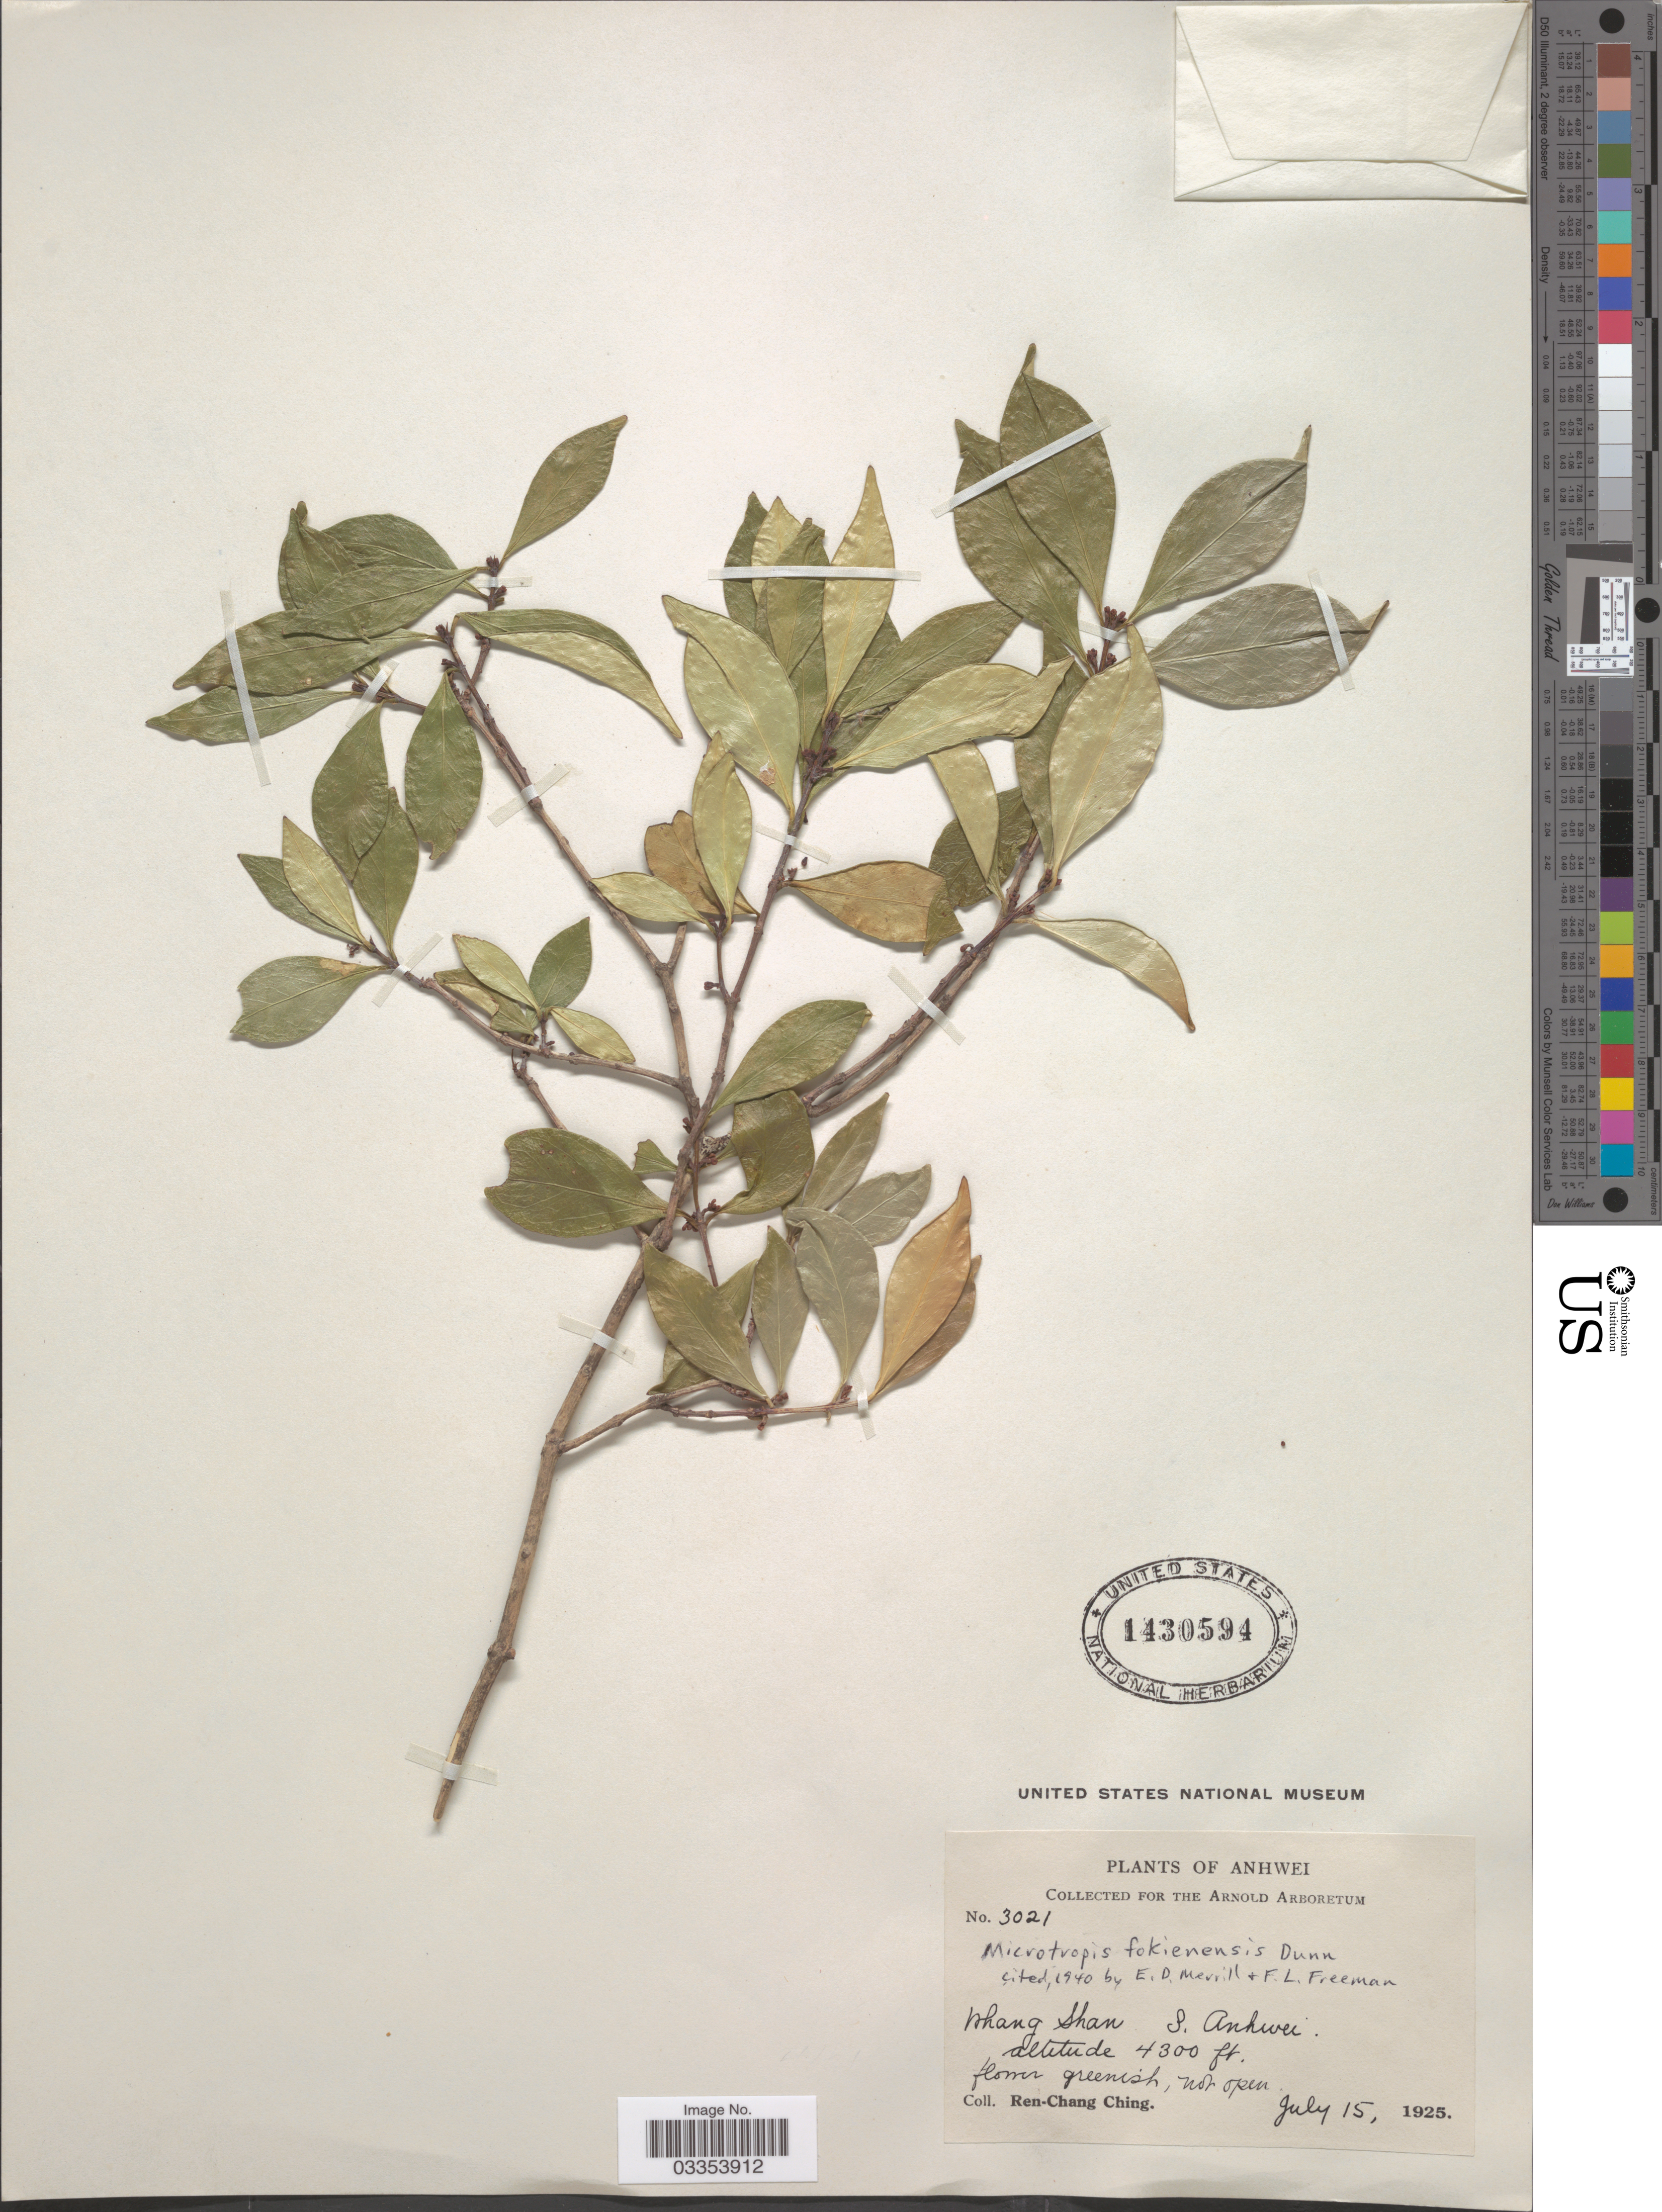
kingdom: Plantae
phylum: Tracheophyta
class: Magnoliopsida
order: Celastrales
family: Celastraceae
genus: Microtropis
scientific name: Microtropis fokienensis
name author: Dunn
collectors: R. C. Ching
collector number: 3021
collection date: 1925-07-15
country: China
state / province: Anhui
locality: Nhang Shan. S. Anhwei.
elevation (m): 1311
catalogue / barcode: US 1430594